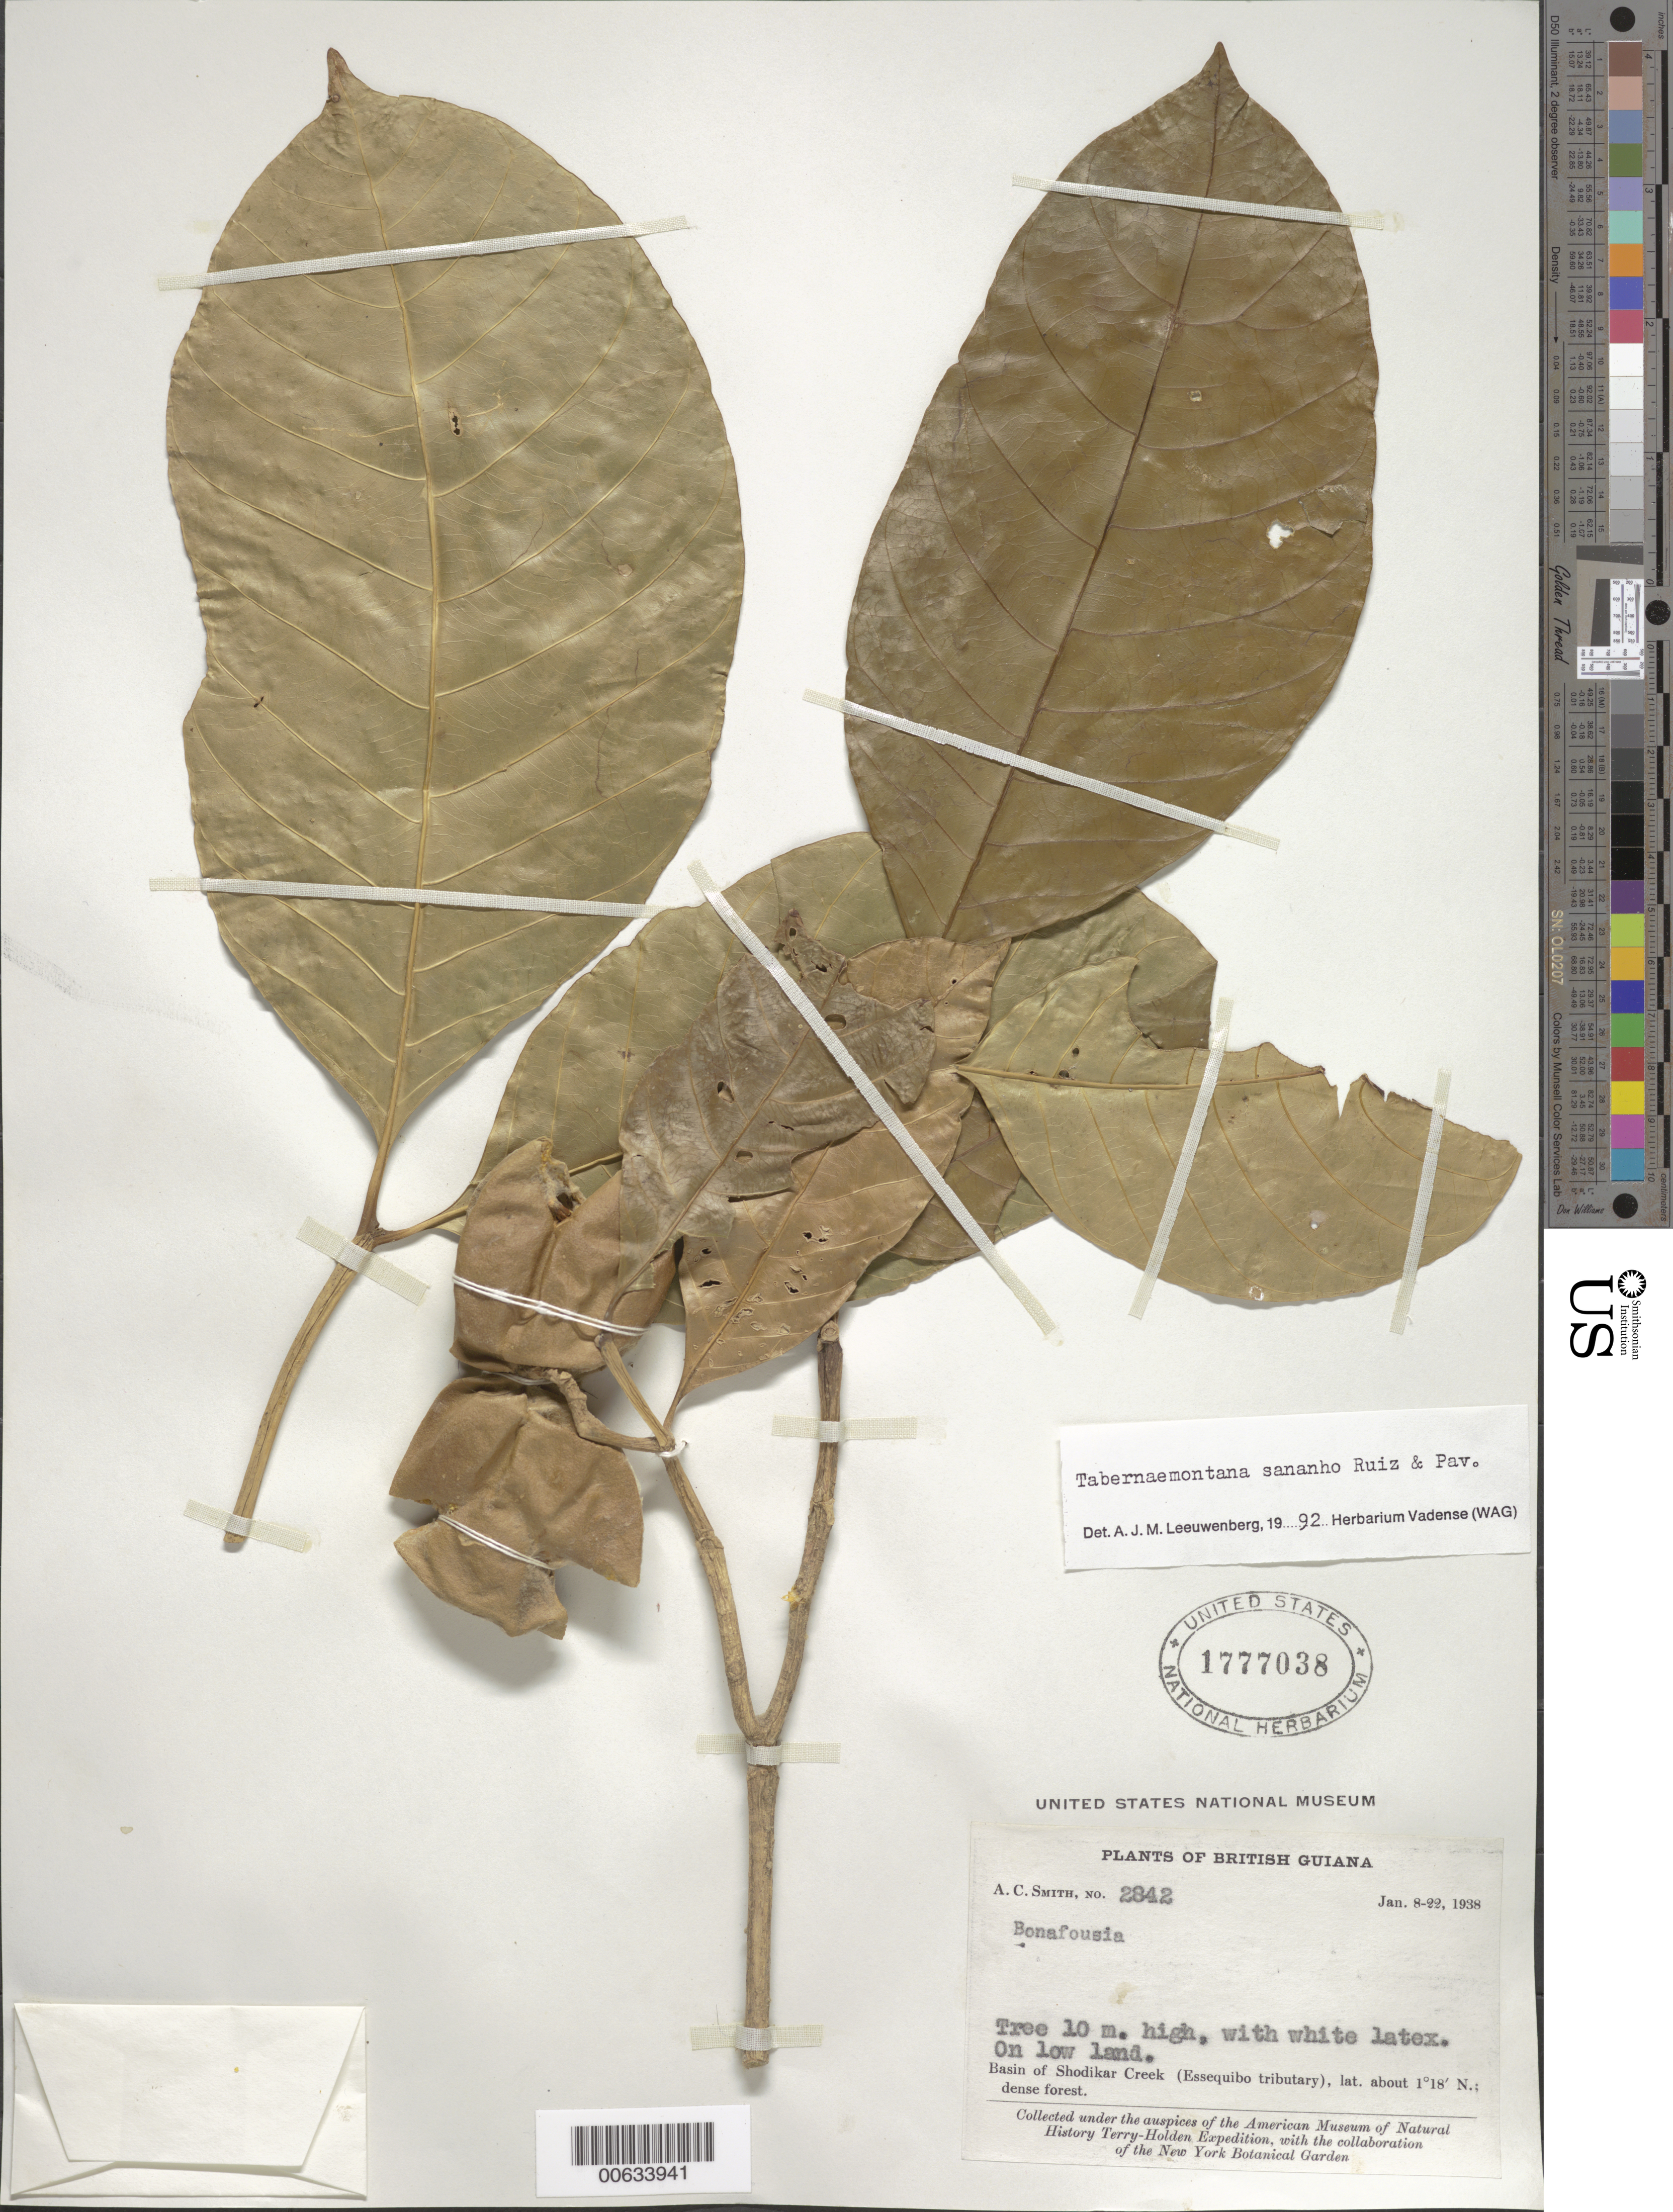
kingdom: Plantae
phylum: Tracheophyta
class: Magnoliopsida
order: Gentianales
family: Apocynaceae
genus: Tabernaemontana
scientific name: Tabernaemontana sananho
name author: Ruiz & Pav.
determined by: Leeuwenberg, A. J. M.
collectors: A. C. Smith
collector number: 2842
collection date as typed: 8-Jan-38 to 22-Jan-38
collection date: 1938-01-08/1938-01-22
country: Guyana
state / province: U. Takutu-U. Essequibo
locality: Shodikar Creek, basin of (Essequibo tributary), Akarai Mts.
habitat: Dense forest; on low land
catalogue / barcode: US 1777038